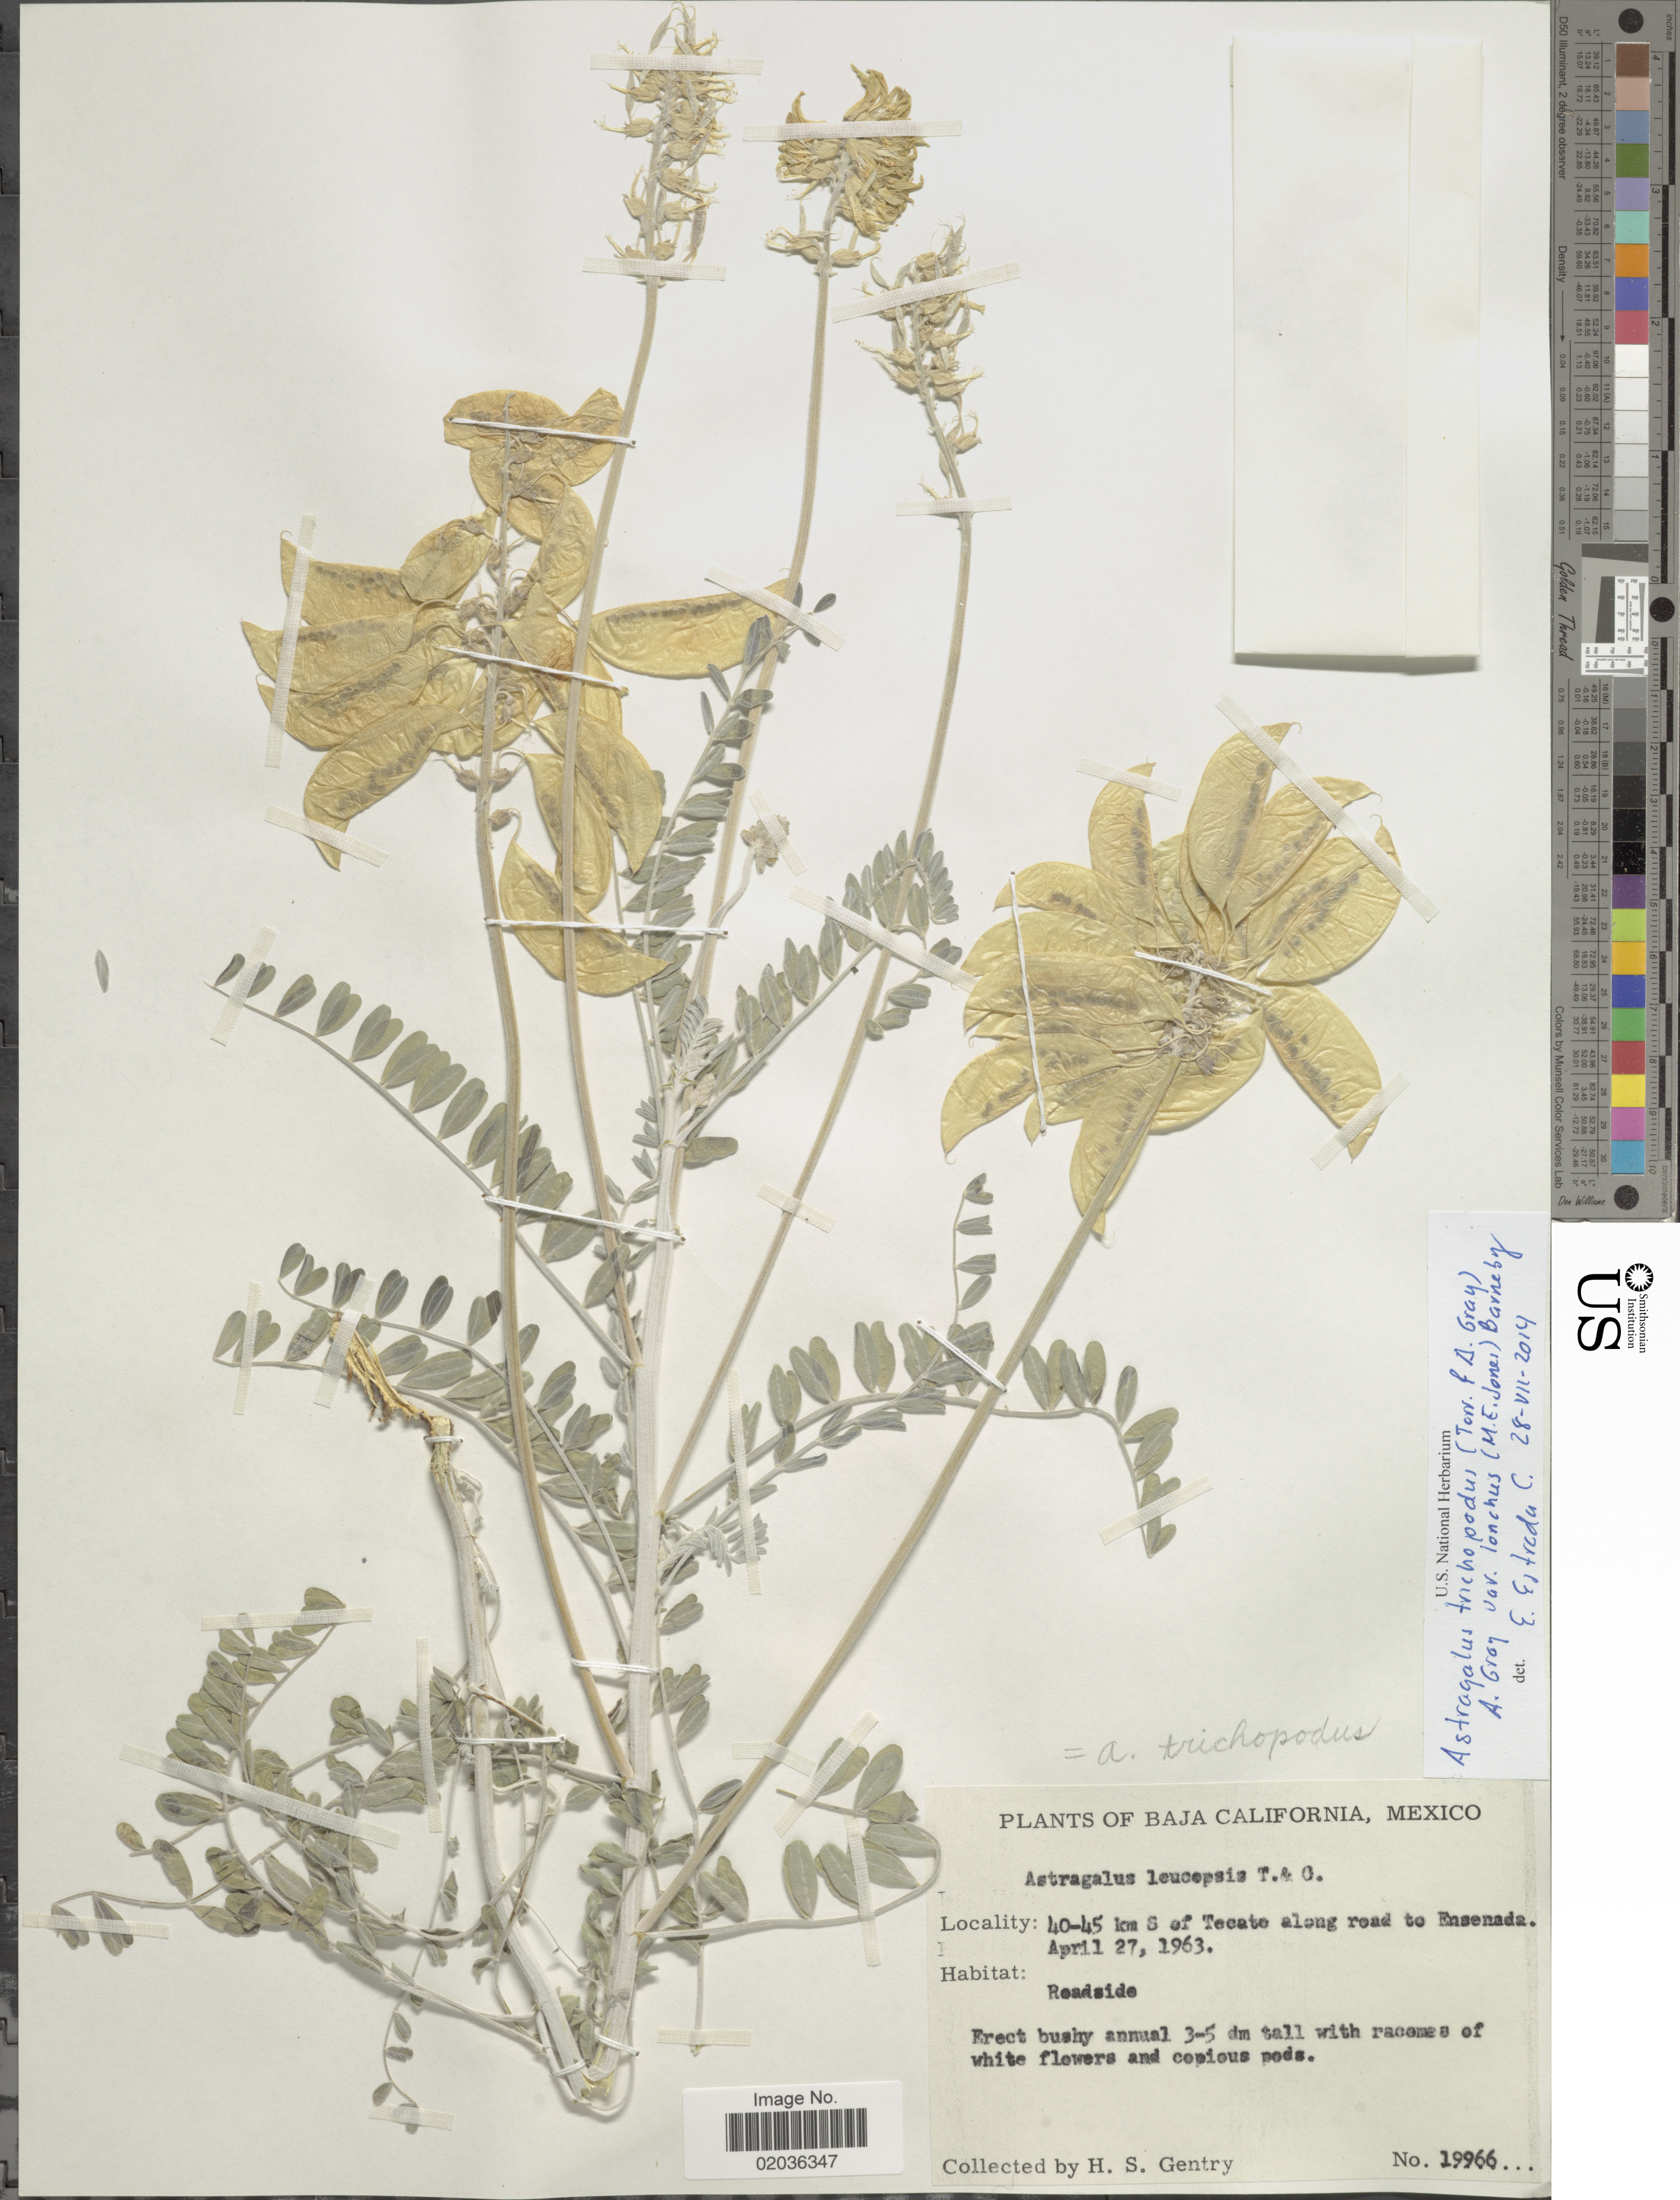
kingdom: Plantae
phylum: Tracheophyta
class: Magnoliopsida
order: Fabales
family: Fabaceae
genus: Astragalus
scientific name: Astragalus trichopodus var. lonchus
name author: (M.E. Jones) Barneby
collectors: H. S. Gentry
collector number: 19966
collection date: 1963-04-27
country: Mexico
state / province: Baja California Norte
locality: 40- 45 km S of Tecate along road to Ensenada